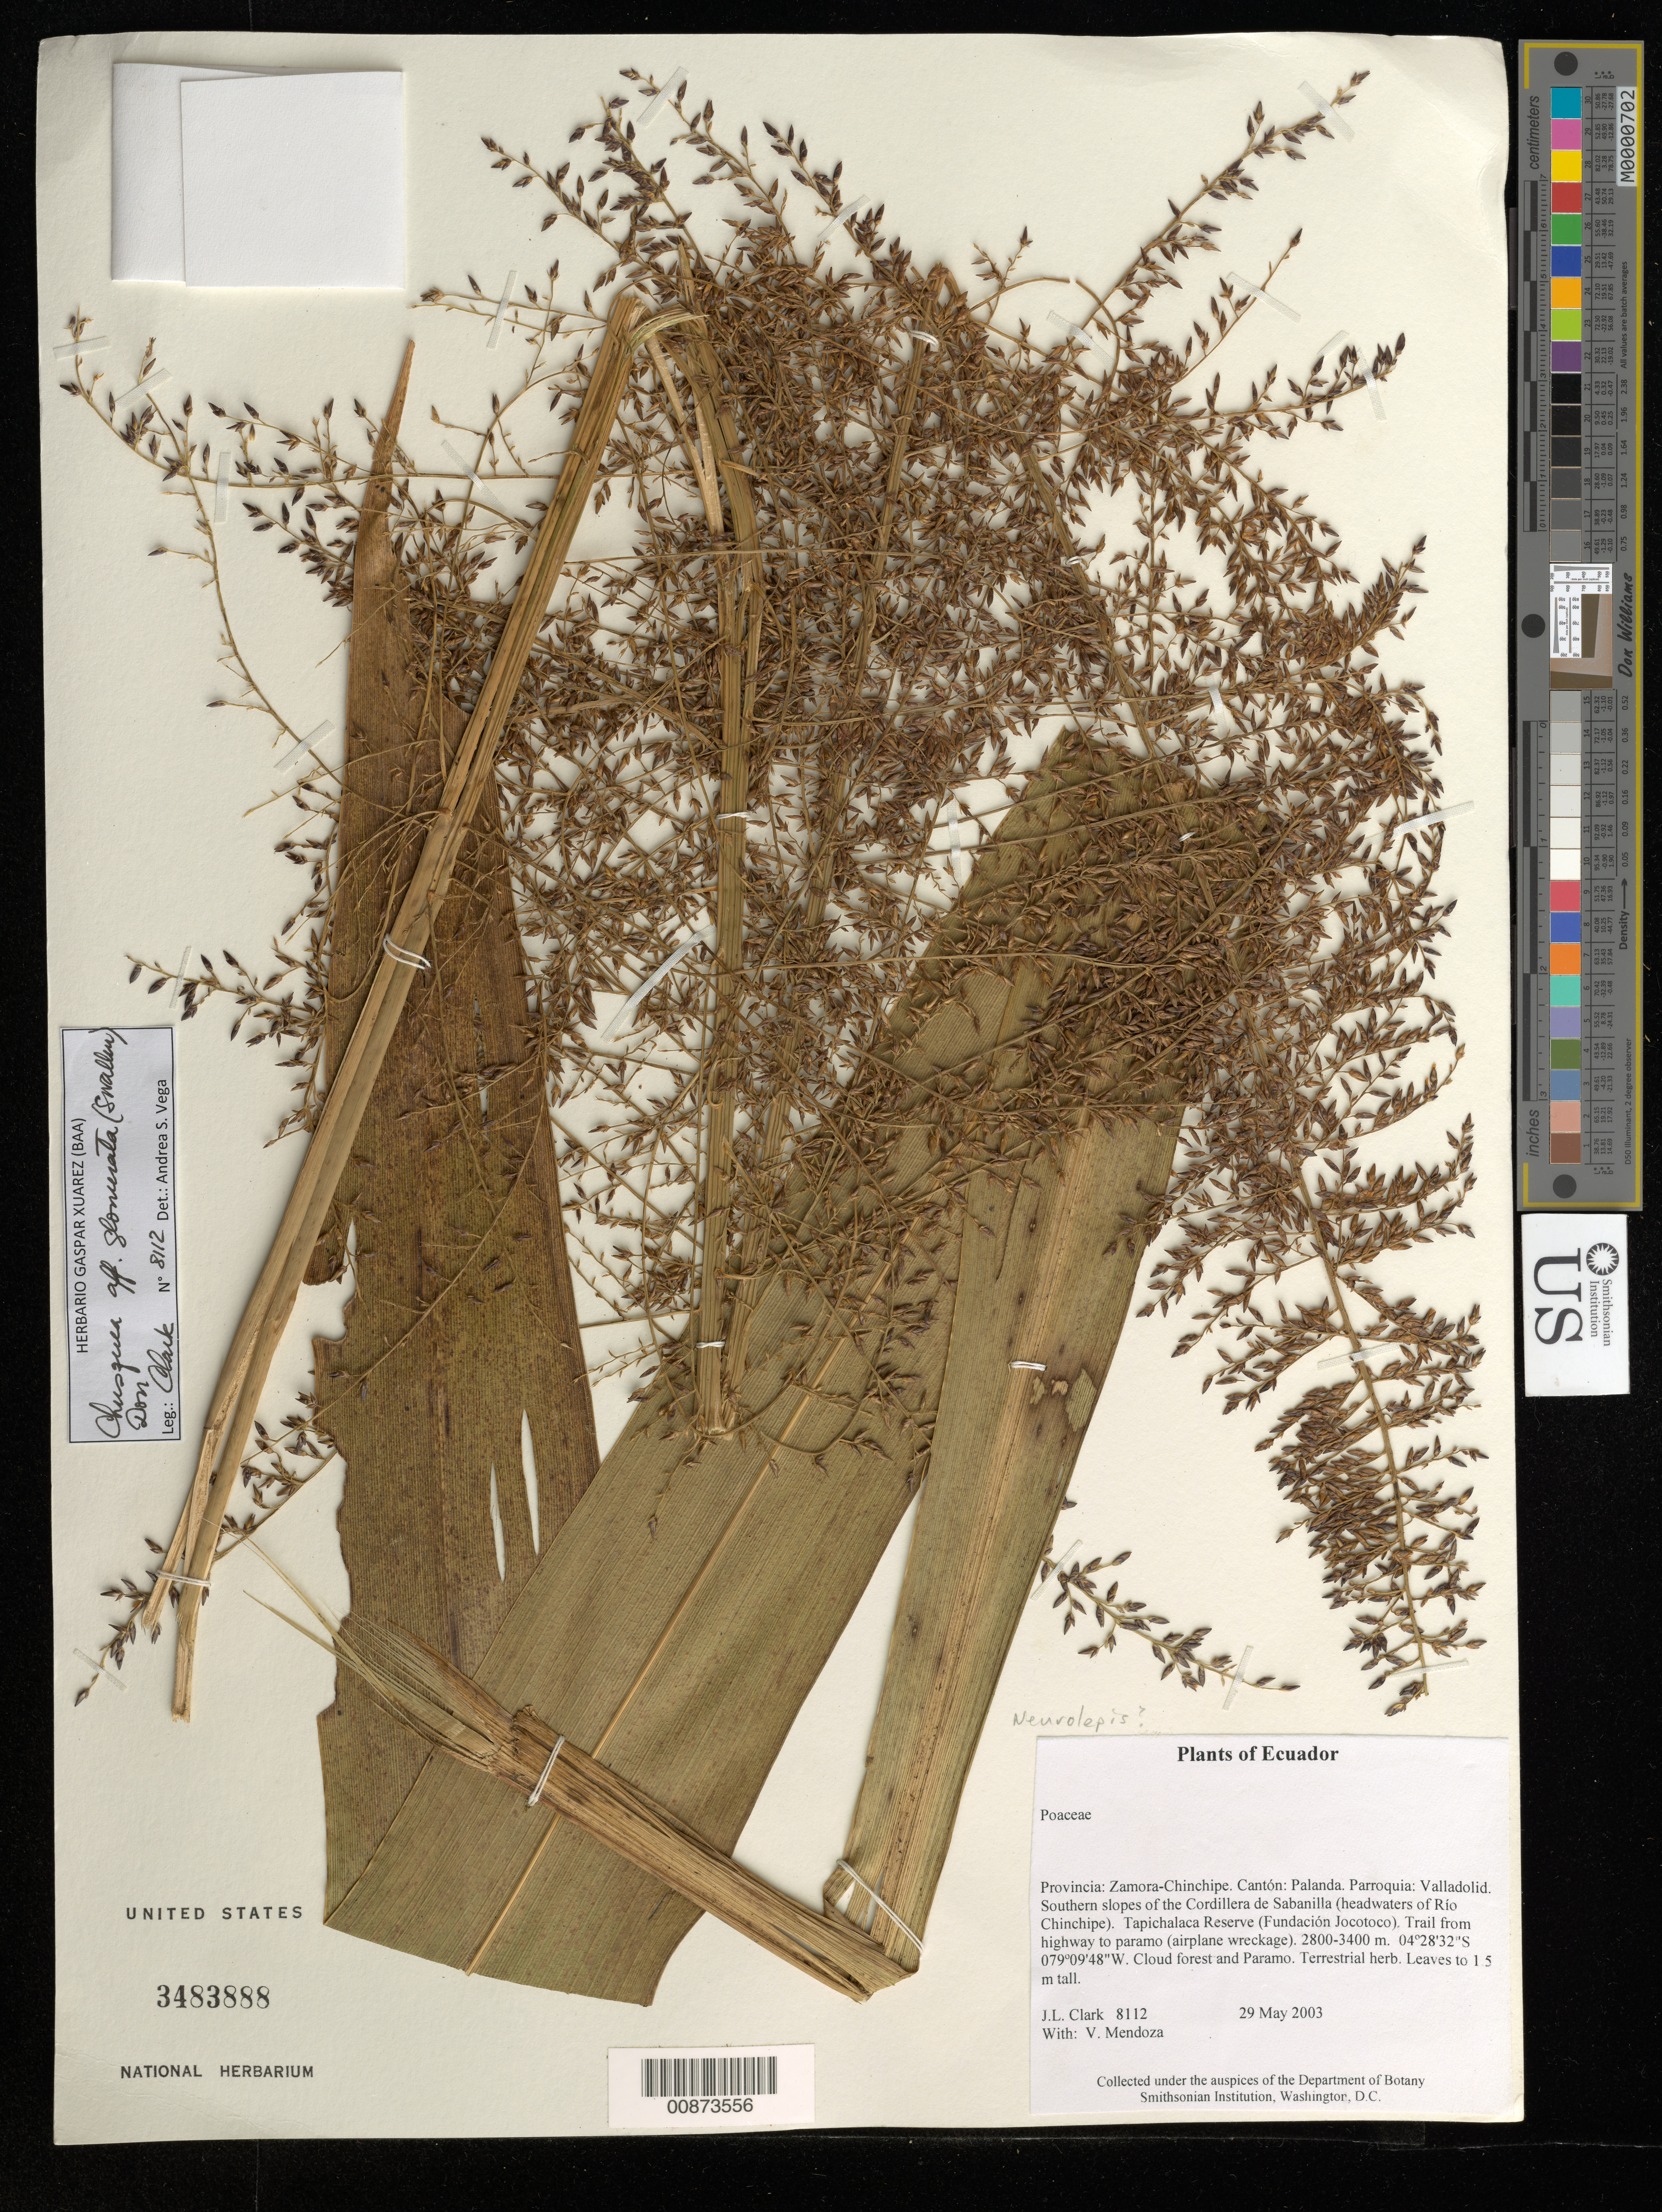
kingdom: Plantae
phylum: Tracheophyta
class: Liliopsida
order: Poales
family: Poaceae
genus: Chusquea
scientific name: Chusquea glomerata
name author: (Swallen) Dorr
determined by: Vega, A. S.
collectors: J. L. Clark & V. Mendoza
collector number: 8112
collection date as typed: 29 May 2003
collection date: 2003-05-29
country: Ecuador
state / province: Zamora-Chinchipe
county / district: Palanda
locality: Parroquia: Valladolid. Southern slopes of the Cordillera de Sabanilla (headwaters of Río Chinchipe). Tapichalaca Reserve (Fundación Jocotoco). Trail from highway to paramo (airplane wreckage).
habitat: Cloud forest and Paramo.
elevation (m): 2800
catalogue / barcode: US 3483888